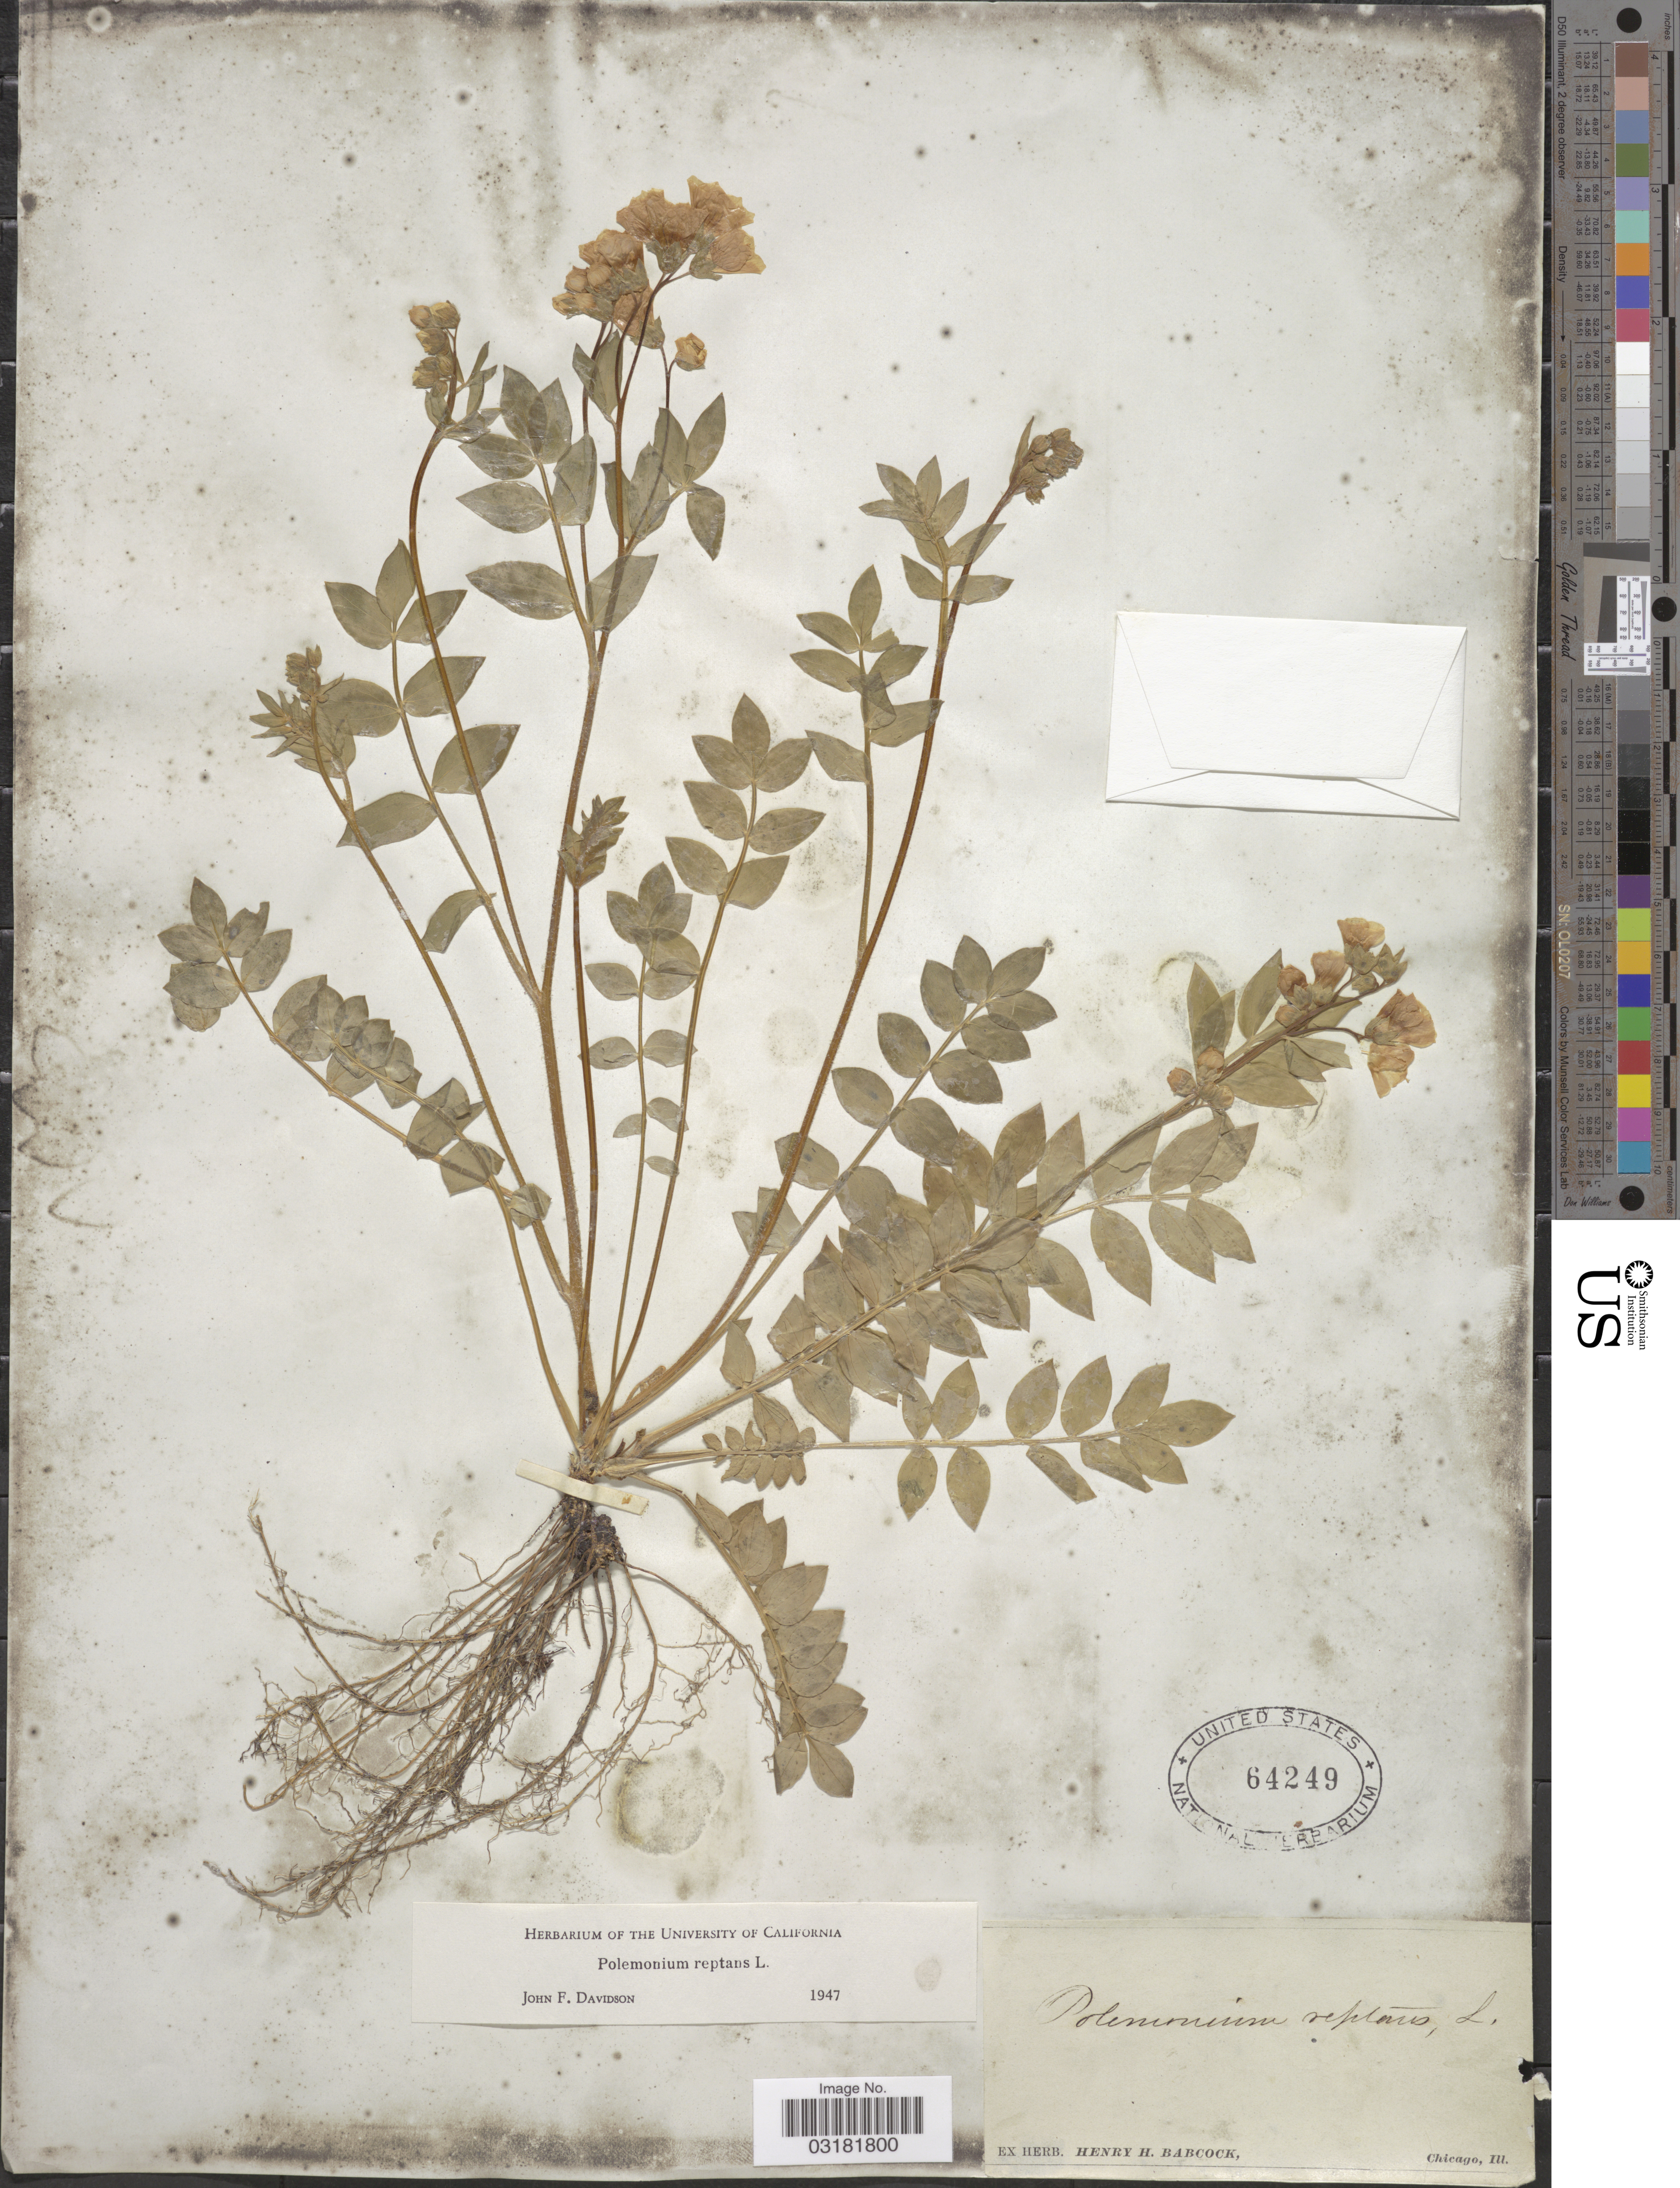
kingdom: Plantae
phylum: Tracheophyta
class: Magnoliopsida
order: Ericales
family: Polemoniaceae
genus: Polemonium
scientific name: Polemonium reptans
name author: L.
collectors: ex herb. Henry Homes Babcock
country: United States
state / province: Illinois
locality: Chicago, Ill.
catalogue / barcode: US 64249